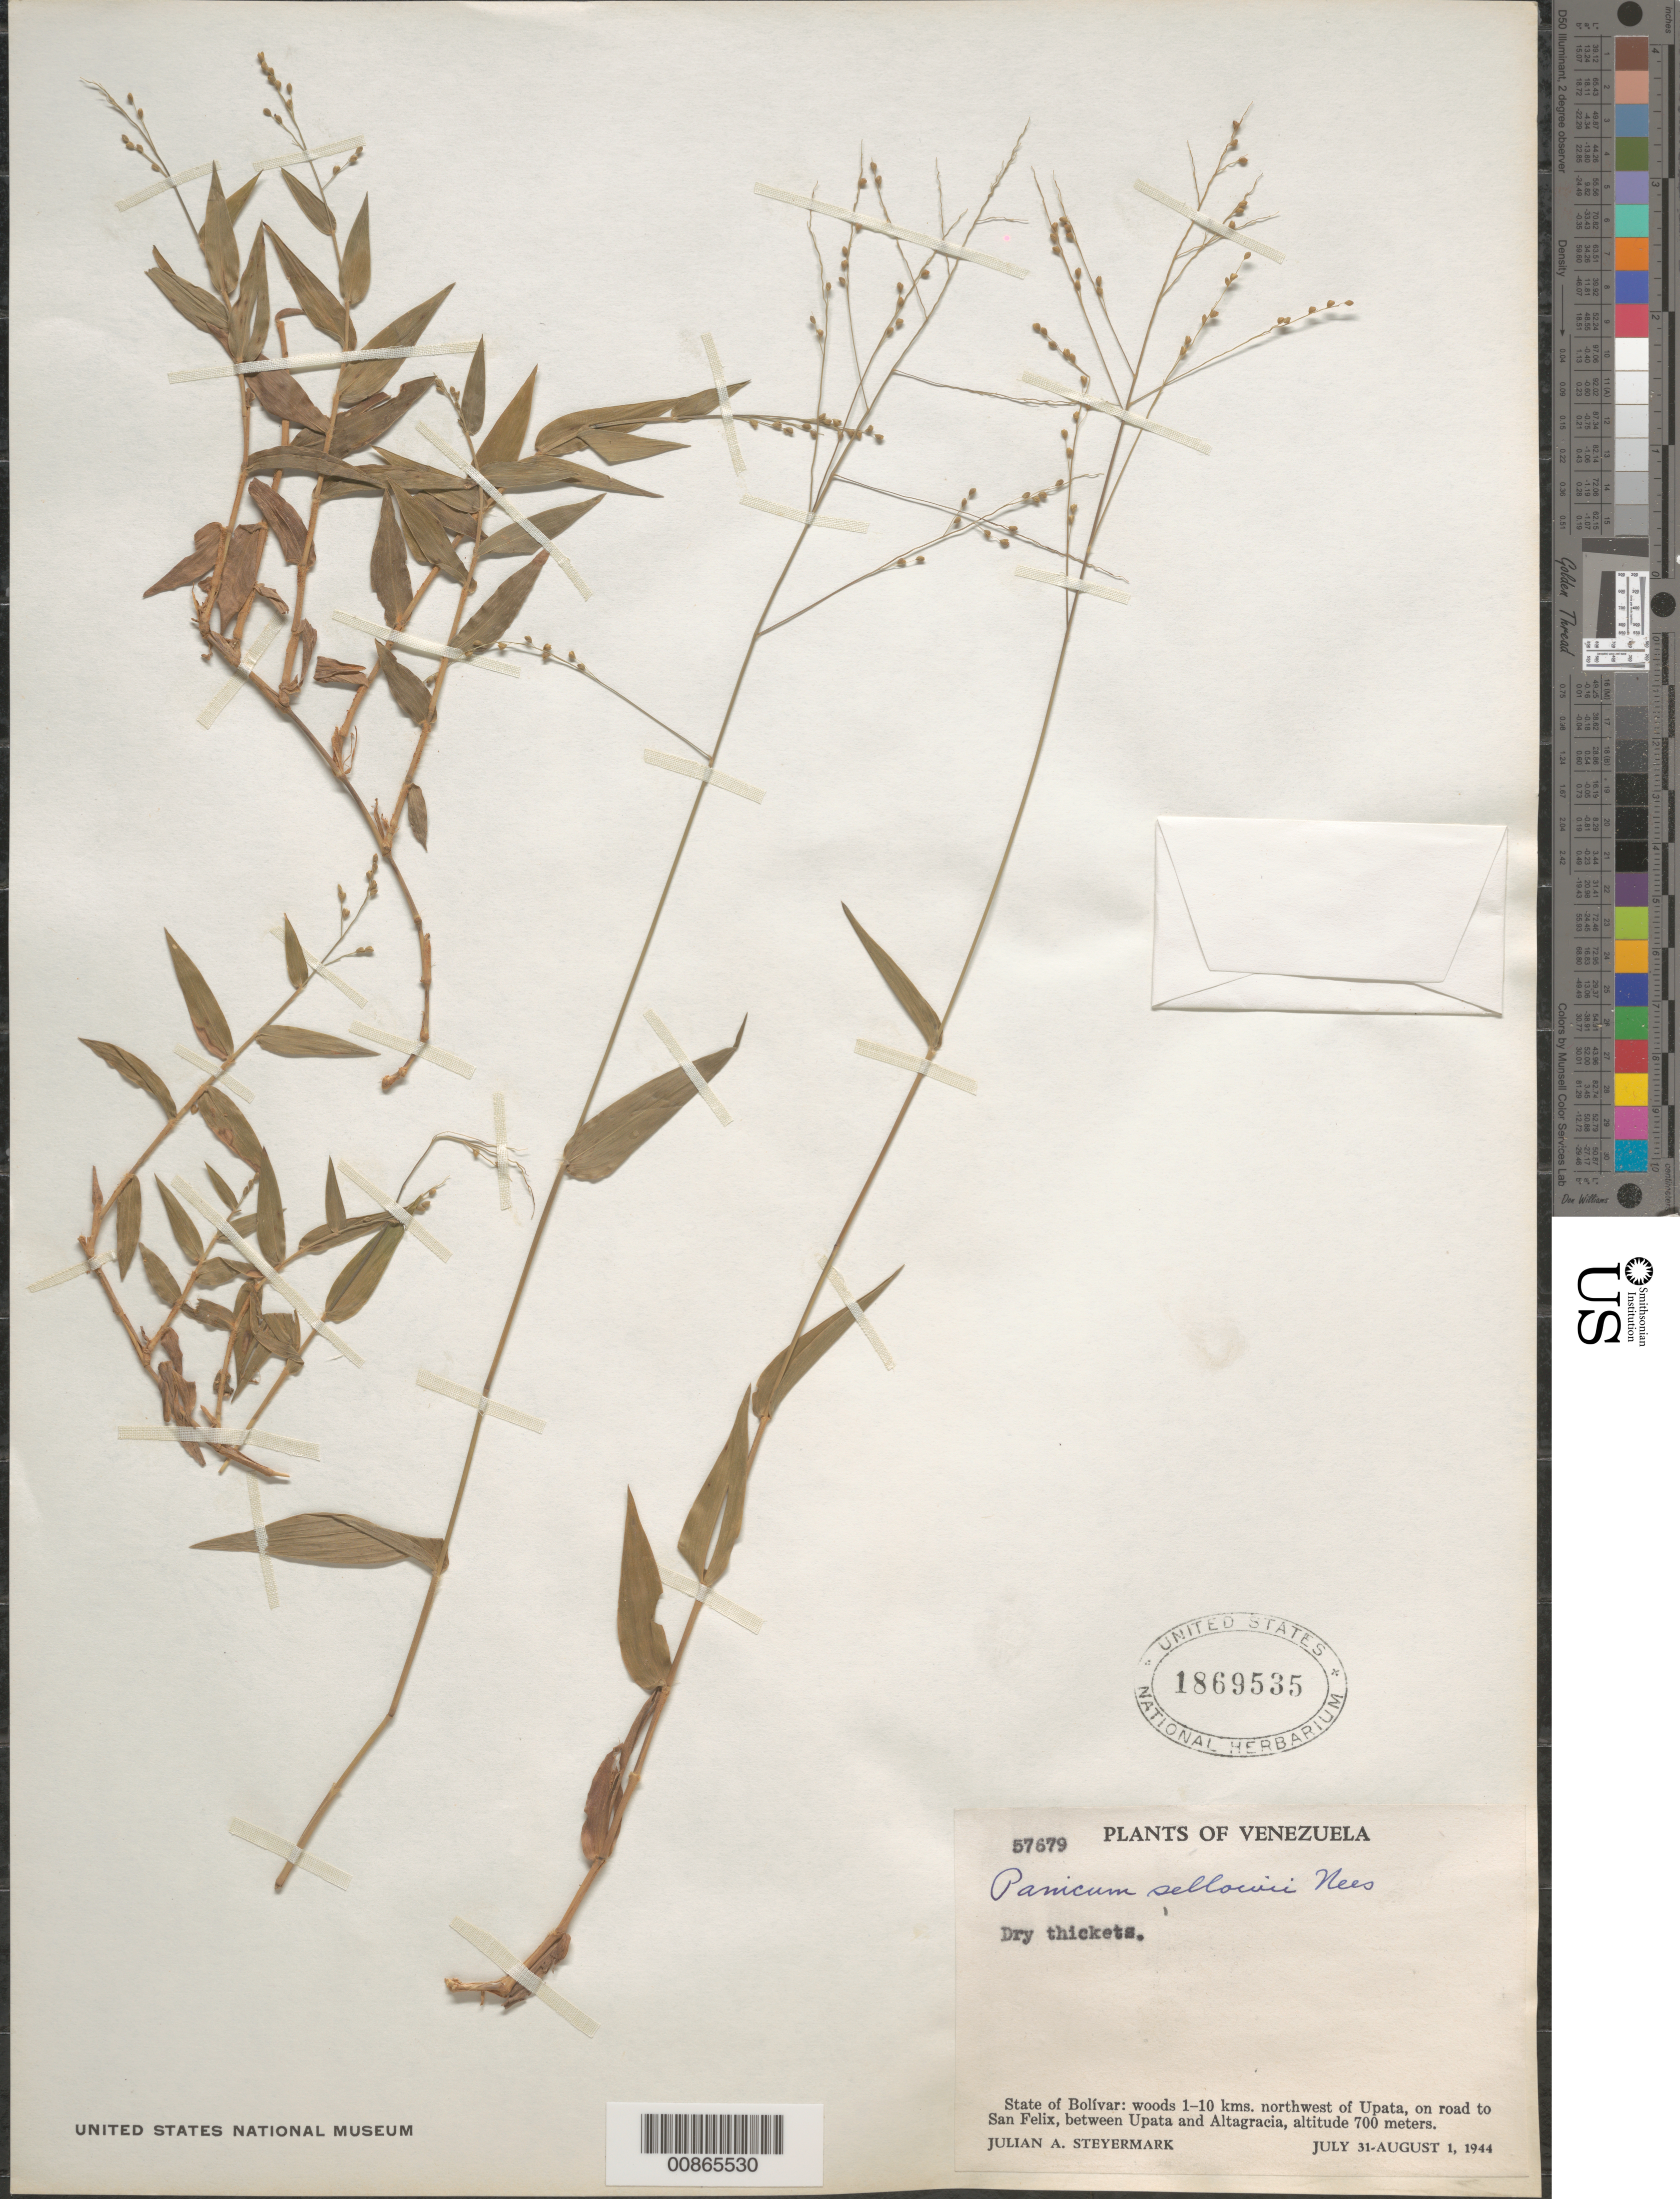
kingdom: Plantae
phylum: Tracheophyta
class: Liliopsida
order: Poales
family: Poaceae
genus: Panicum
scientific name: Panicum sellowii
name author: Nees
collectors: J. Steyermark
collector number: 57679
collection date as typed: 31-Jul-44 to 1-Aug-44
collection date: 1944-07-31/1944-08-01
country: Venezuela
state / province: Bolívar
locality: Upata, 1-10 km NW of on road to San Felix, between Upata and Altagracia; Rio Upata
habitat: Woods; dry thickets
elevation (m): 700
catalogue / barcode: US 1869535